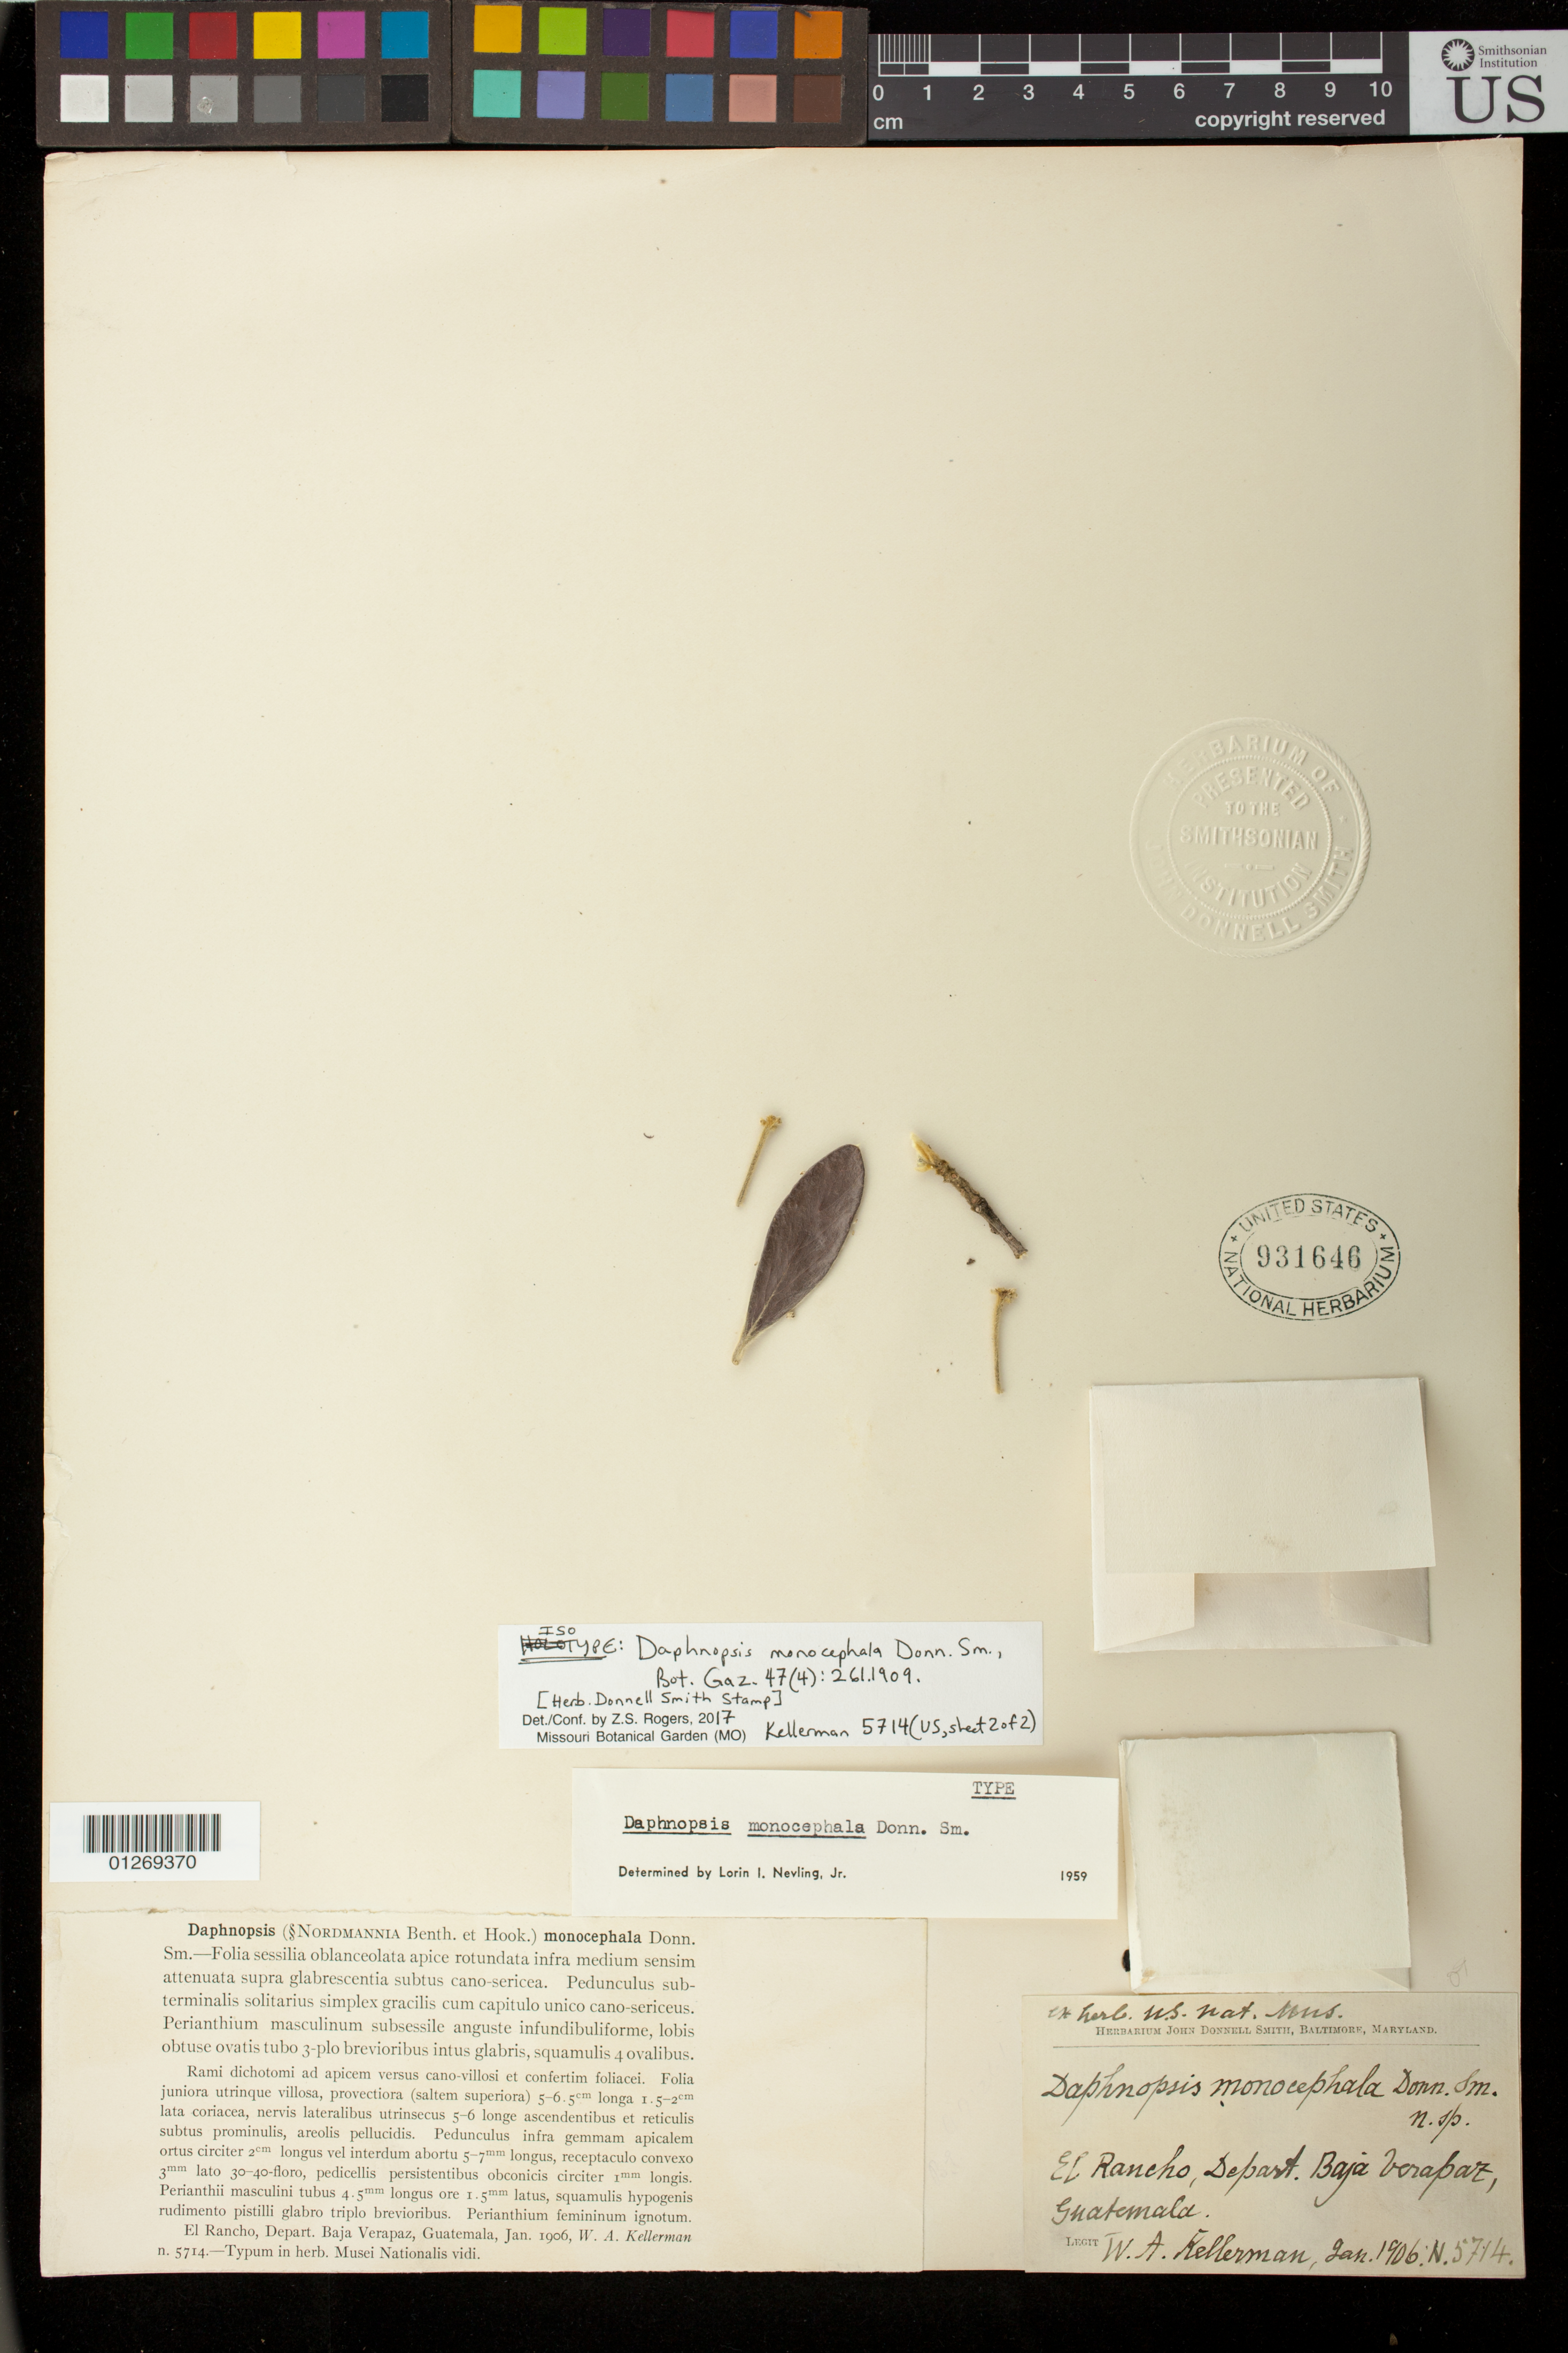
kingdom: Plantae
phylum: Tracheophyta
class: Magnoliopsida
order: Malvales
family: Thymelaeaceae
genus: Daphnopsis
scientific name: Daphnopsis monocephala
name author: Donn. Sm.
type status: Isotype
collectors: W. A. Kellerman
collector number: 5714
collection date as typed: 06 Jan 1906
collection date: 1906-01-06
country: Guatemala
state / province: Baja Verapaz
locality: El Rancho.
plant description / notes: Protologue, "El Rancho, Depart. Baja Verapaz, Guatemala, Jan. 1906, W.A. Kellerman n. 5714. - Typum in herb. Musei Nationalis vidi." This specimen received from the John Donnell Smith herbarium, "ex herb. U.S. Nat. Mus." and is apparently fragmentary material taken from the US (holo) type specimen.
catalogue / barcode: US 931646